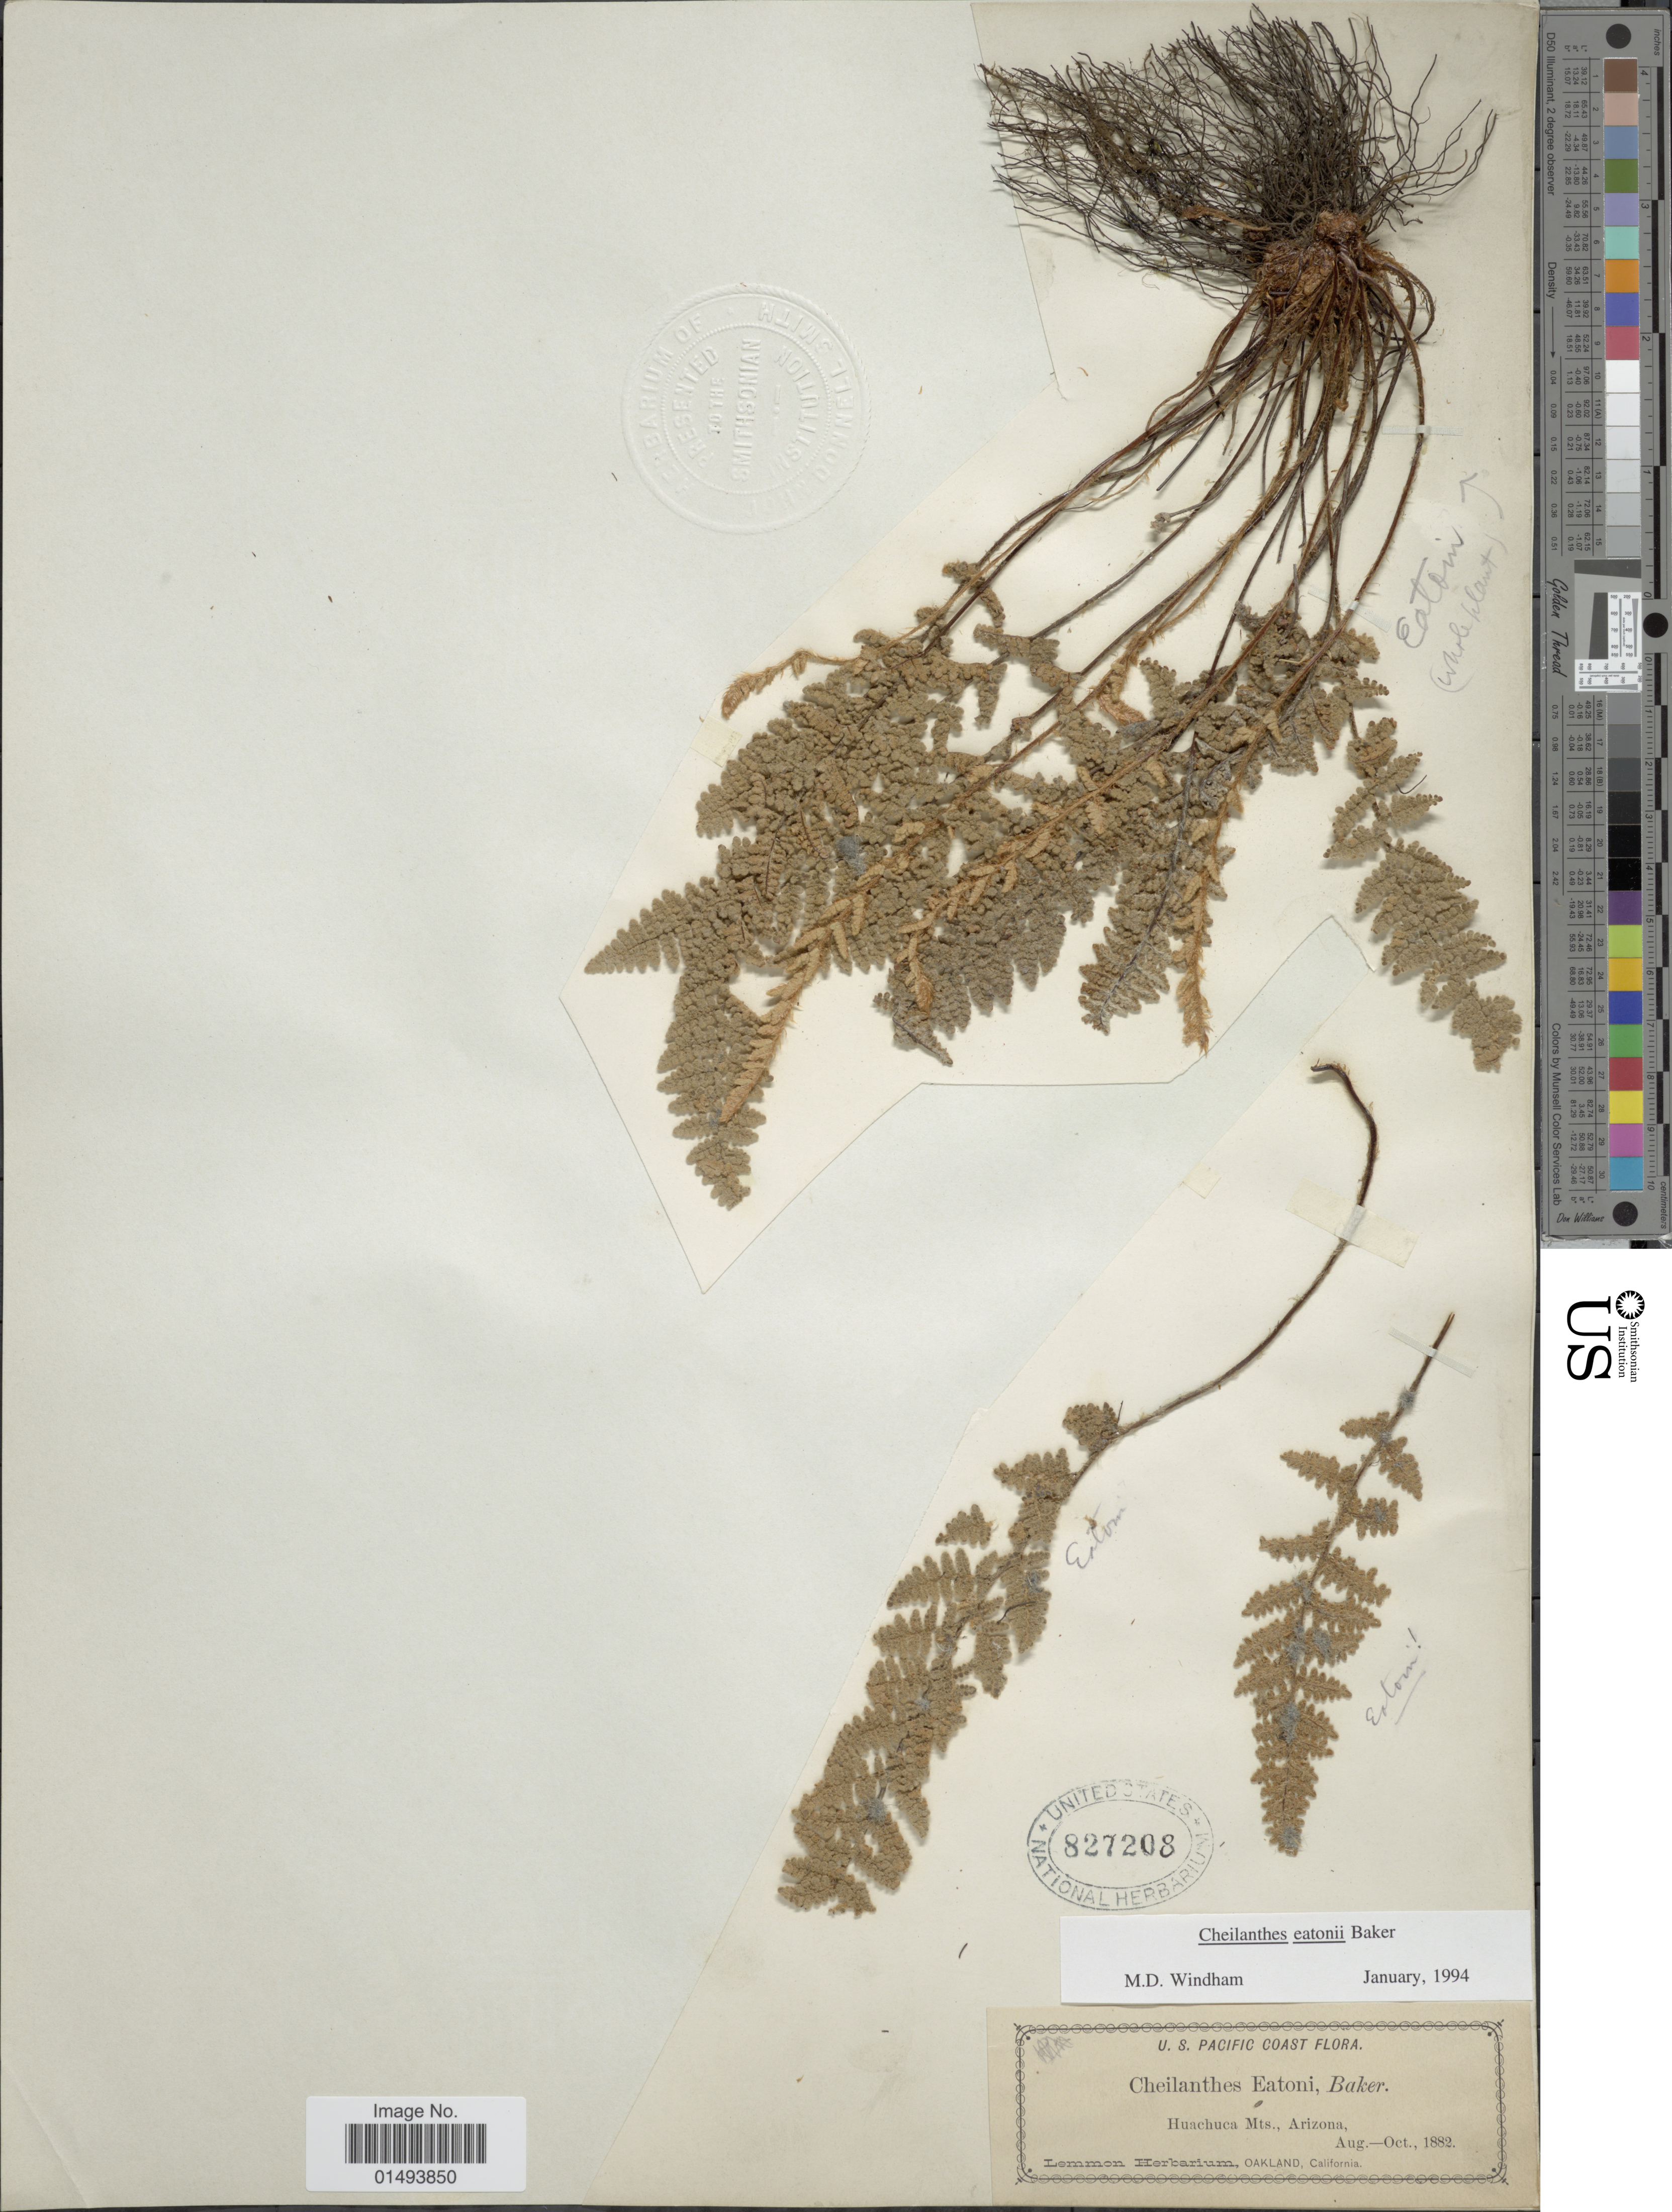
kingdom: Plantae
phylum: Tracheophyta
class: Polypodiopsida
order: Polypodiales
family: Pteridaceae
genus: Myriopteris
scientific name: Myriopteris rufa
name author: Fée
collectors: ex herb. Lemmon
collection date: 1882-08/1882-10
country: United States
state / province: Arizona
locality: Huachuca Mts.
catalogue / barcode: US 827208